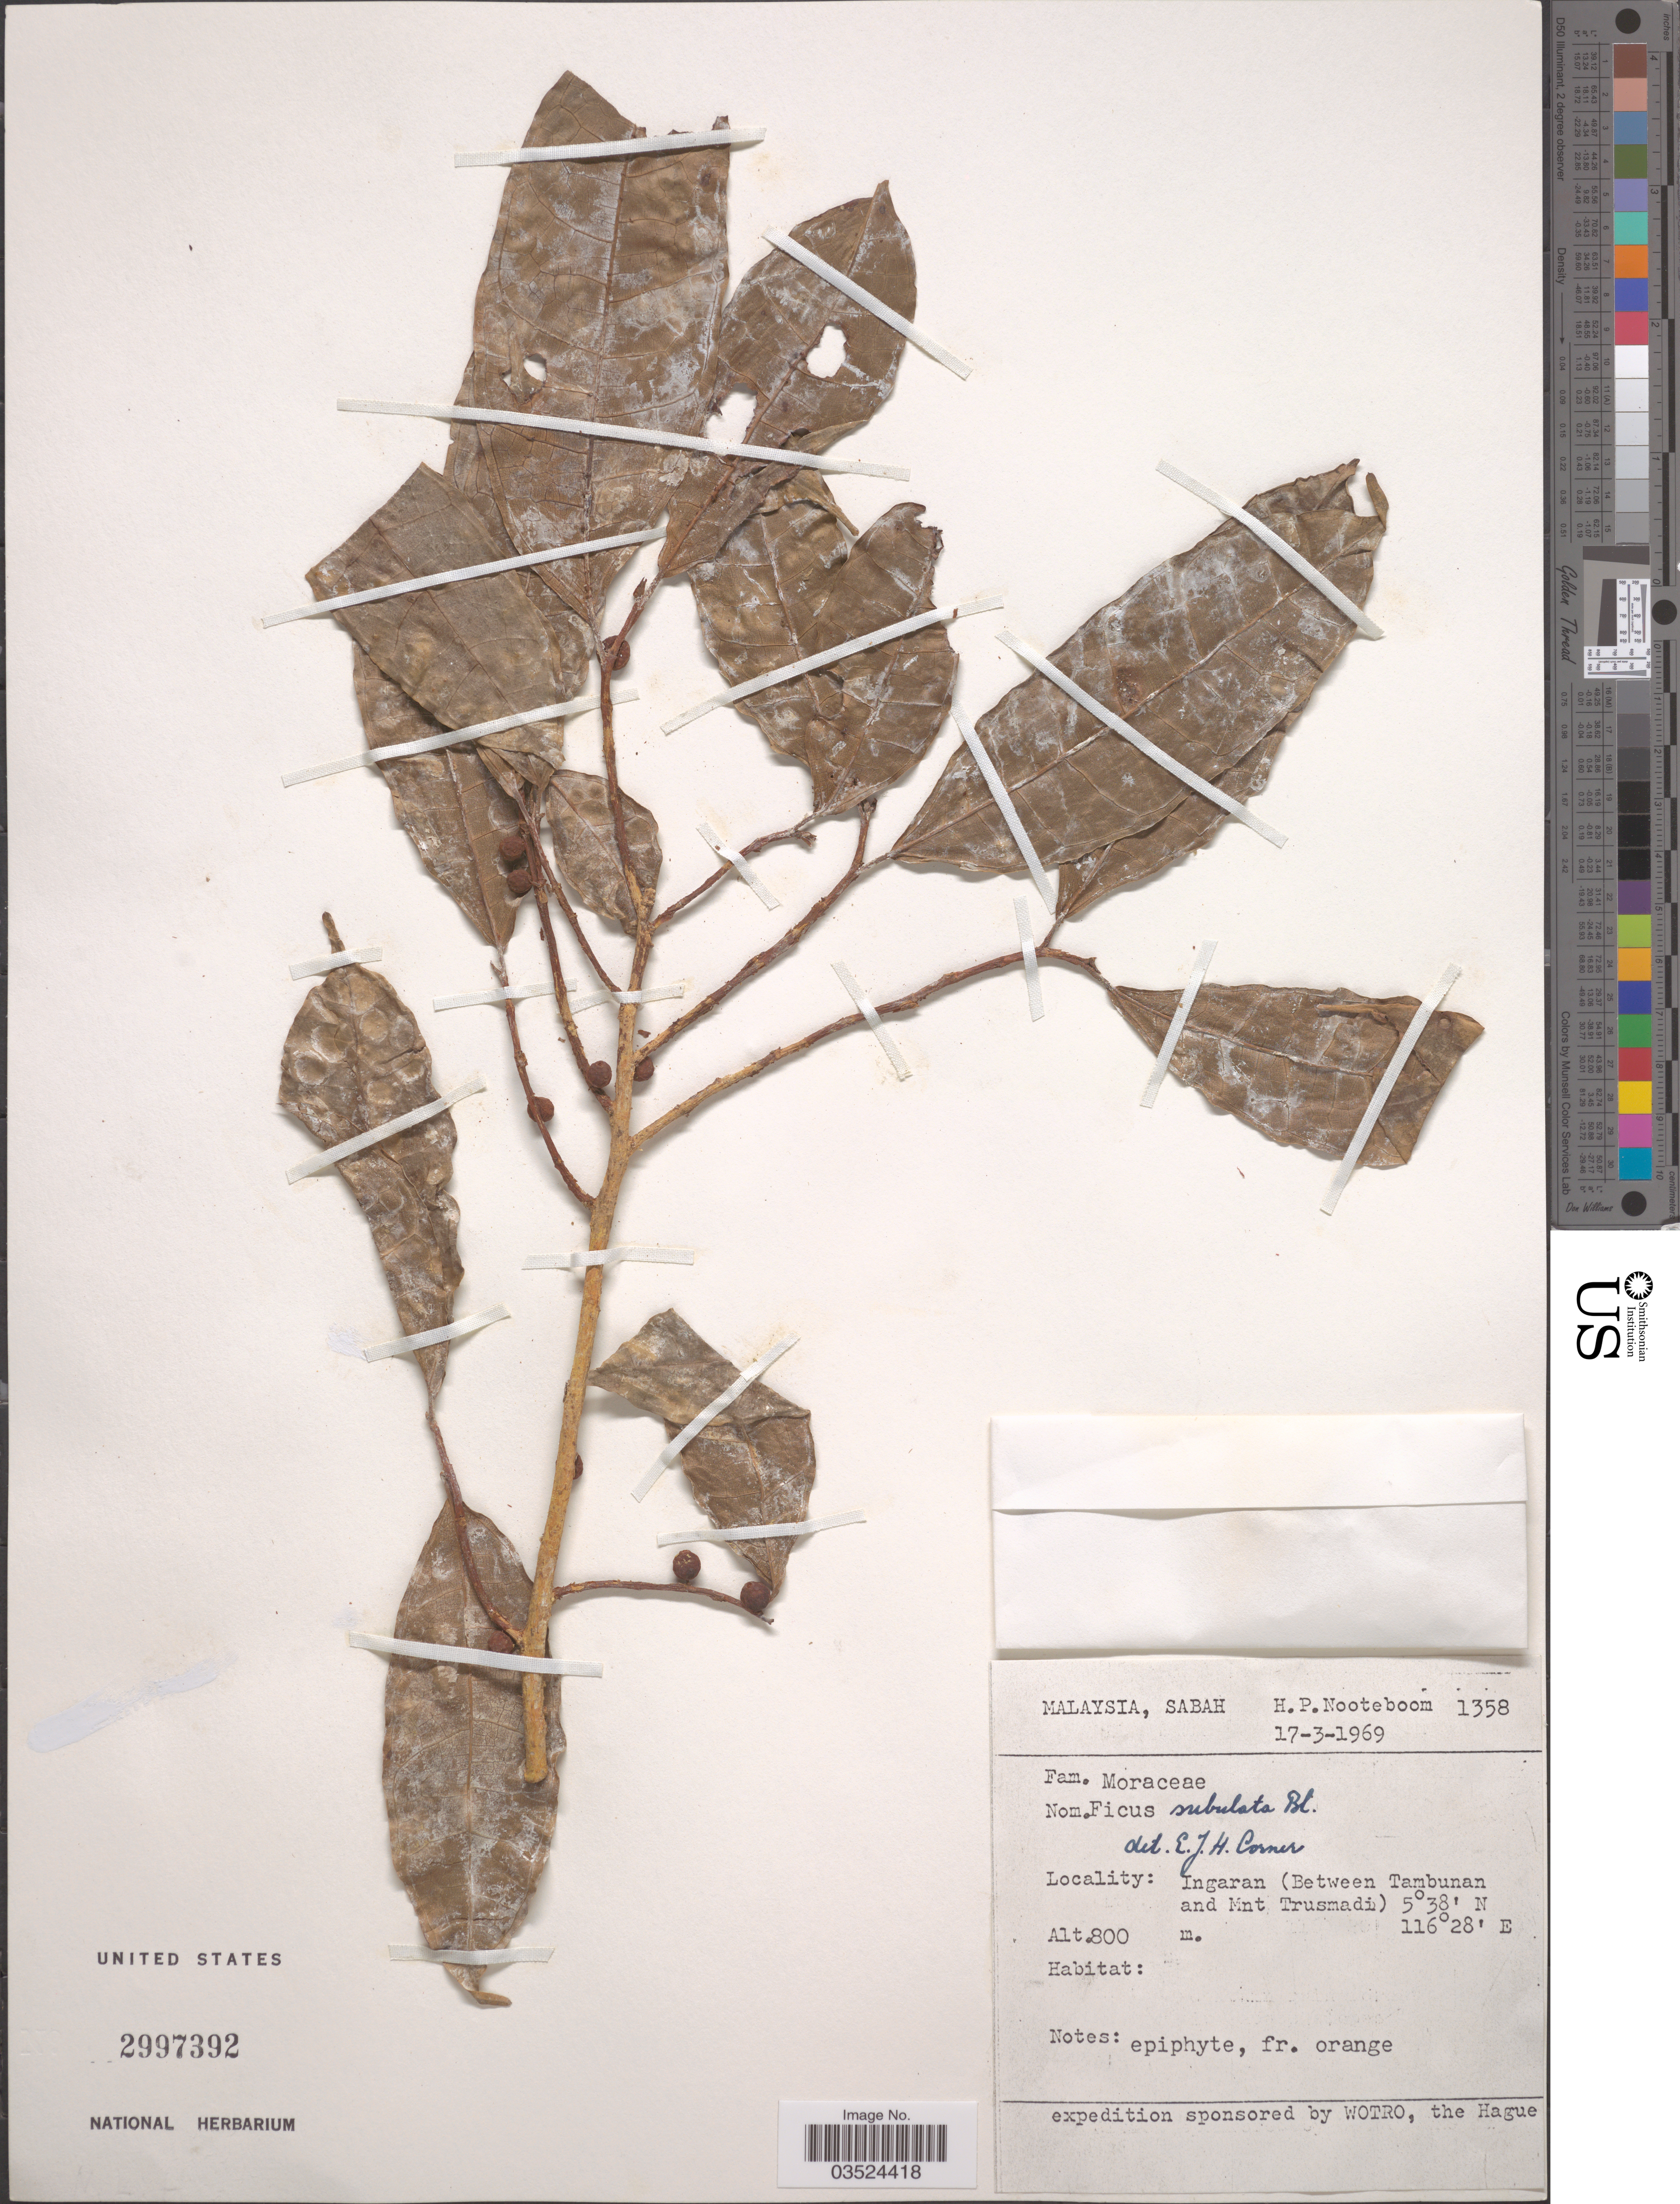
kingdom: Plantae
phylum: Tracheophyta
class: Magnoliopsida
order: Rosales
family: Moraceae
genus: Ficus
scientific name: Ficus subulata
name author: Blume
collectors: H. P. Nooteboom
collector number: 1358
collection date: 1969-03-17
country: Malaysia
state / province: Sabah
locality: Ingaran (Between Tambunan and Mnt Trusmadi).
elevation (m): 800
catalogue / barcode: US 2997392